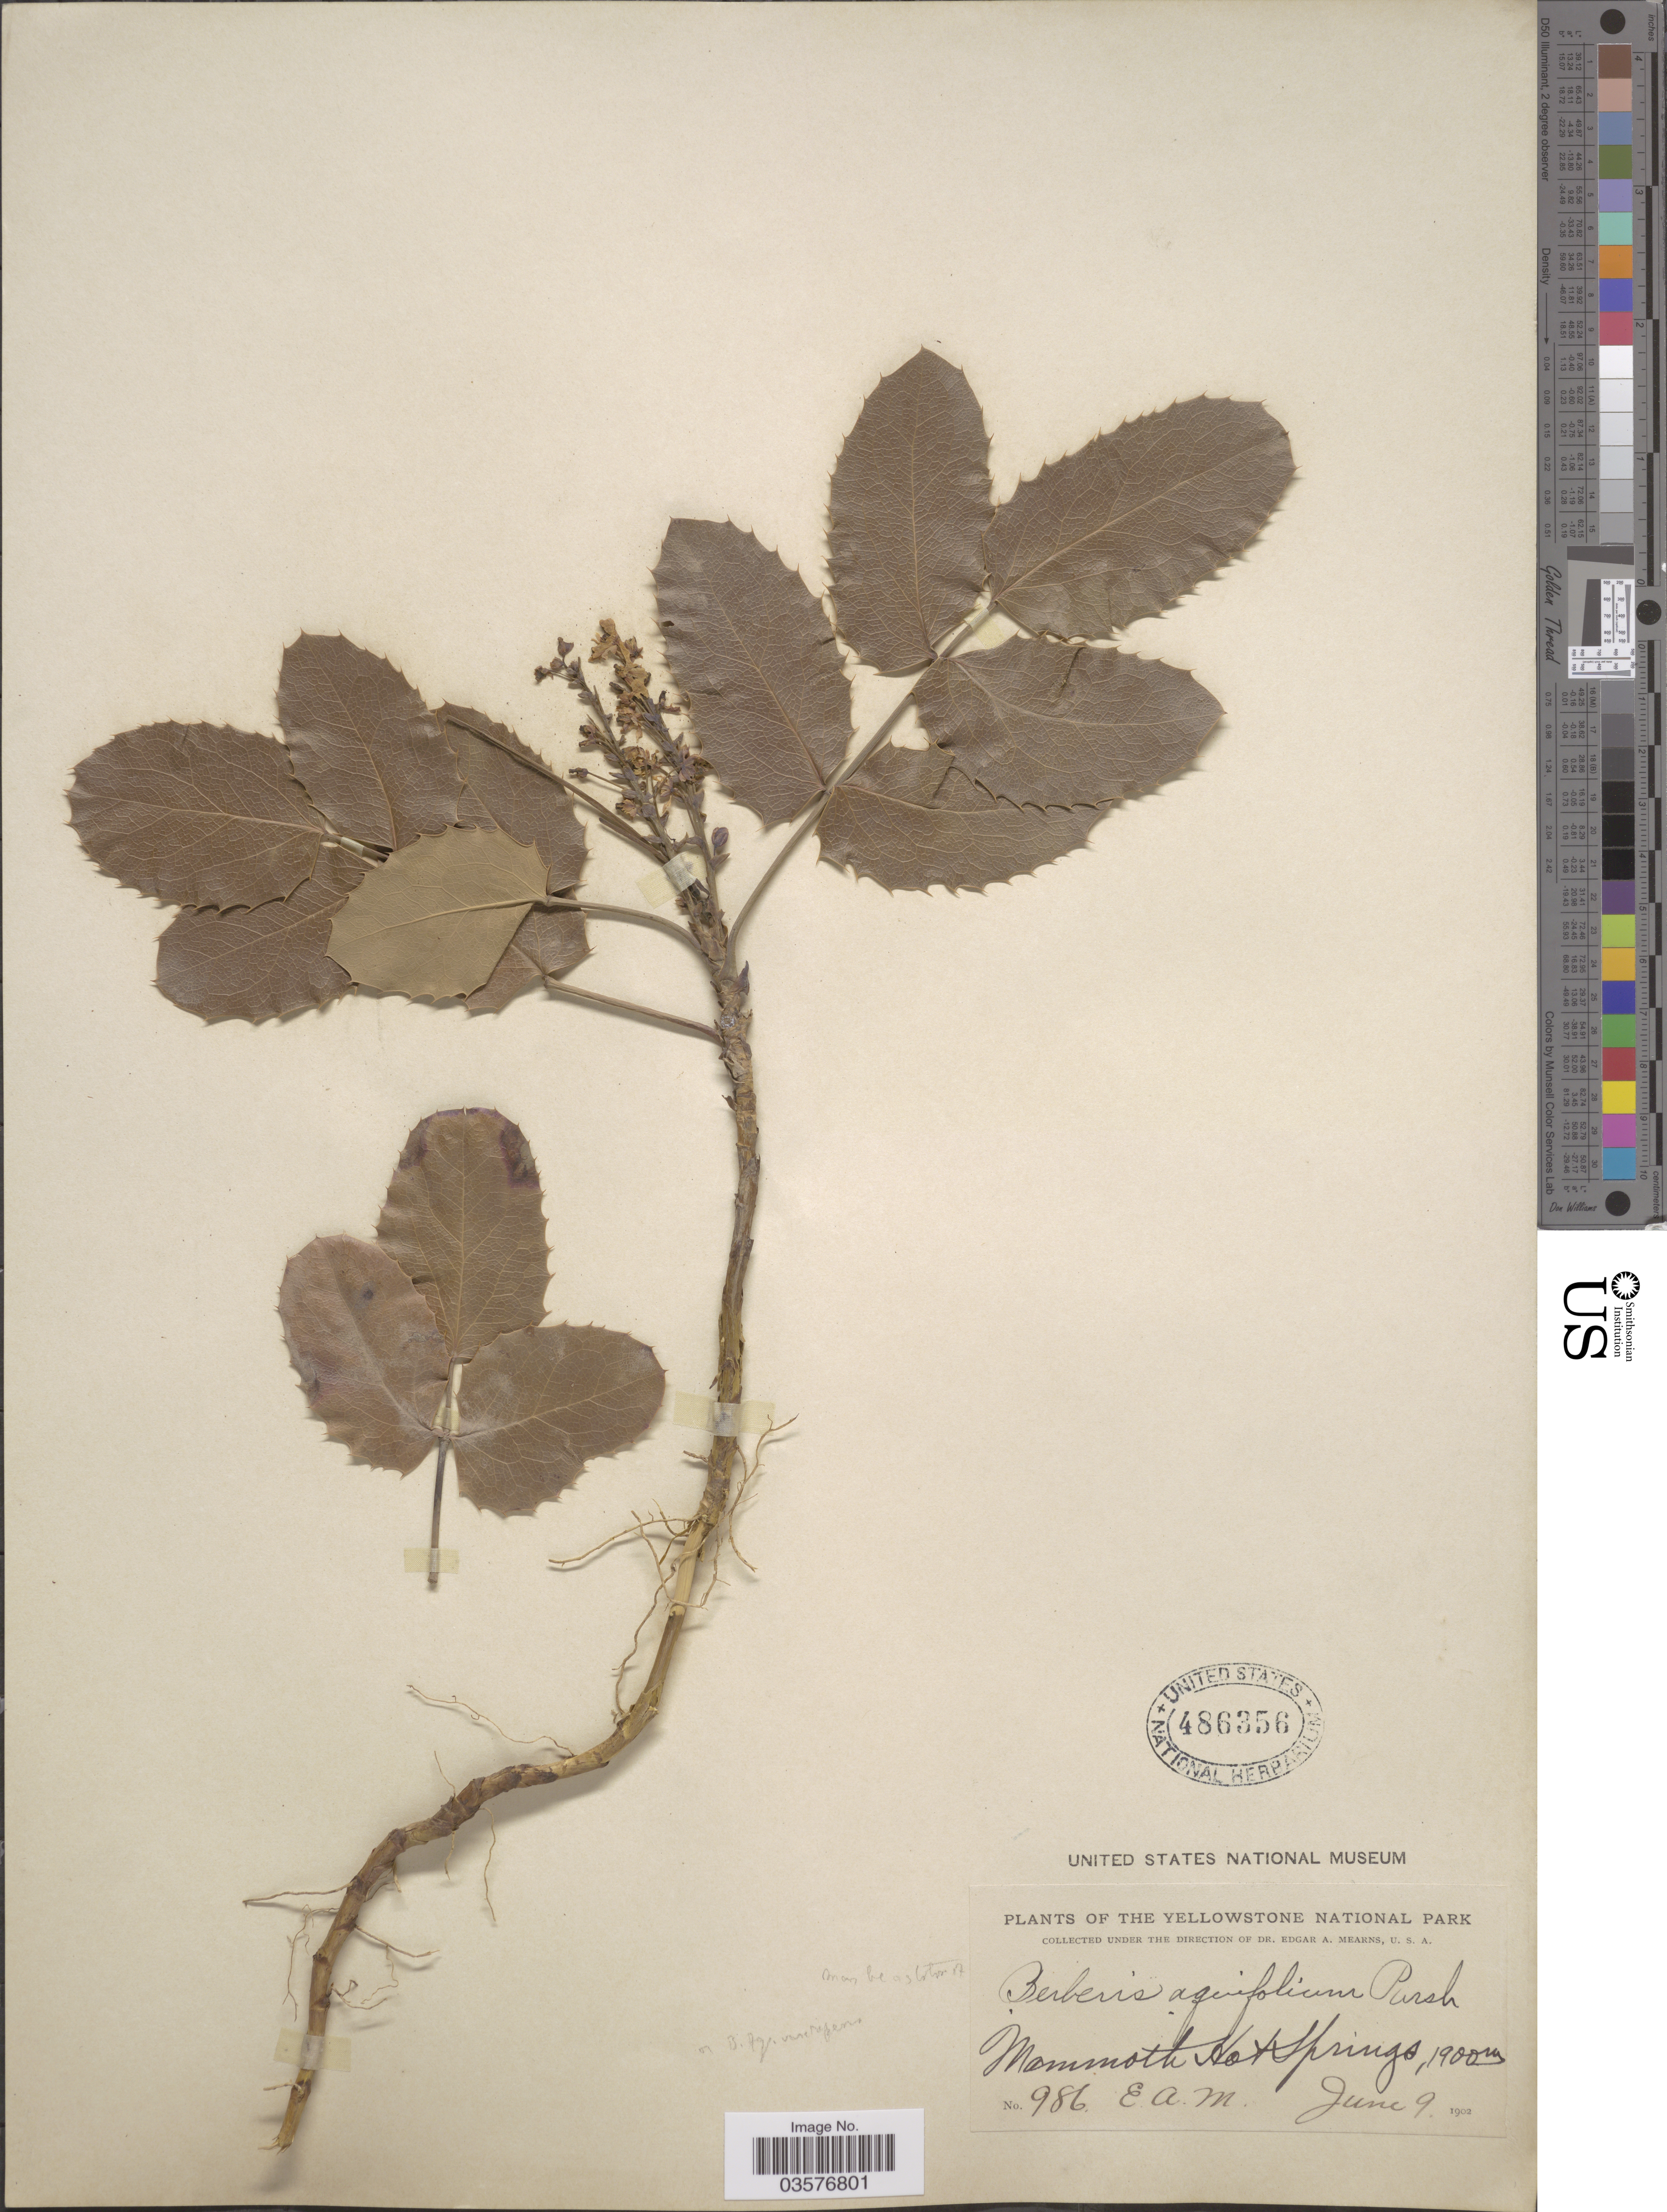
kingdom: Plantae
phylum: Tracheophyta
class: Magnoliopsida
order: Ranunculales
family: Berberidaceae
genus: Mahonia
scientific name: Mahonia repens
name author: (Lindl.) G. Don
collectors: E. A. Mearns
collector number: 986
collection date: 1902-06-09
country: United States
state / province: Wyoming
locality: The Yellowstone National Park. Mammoth Hot Springs.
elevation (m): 1900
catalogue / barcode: US 486356